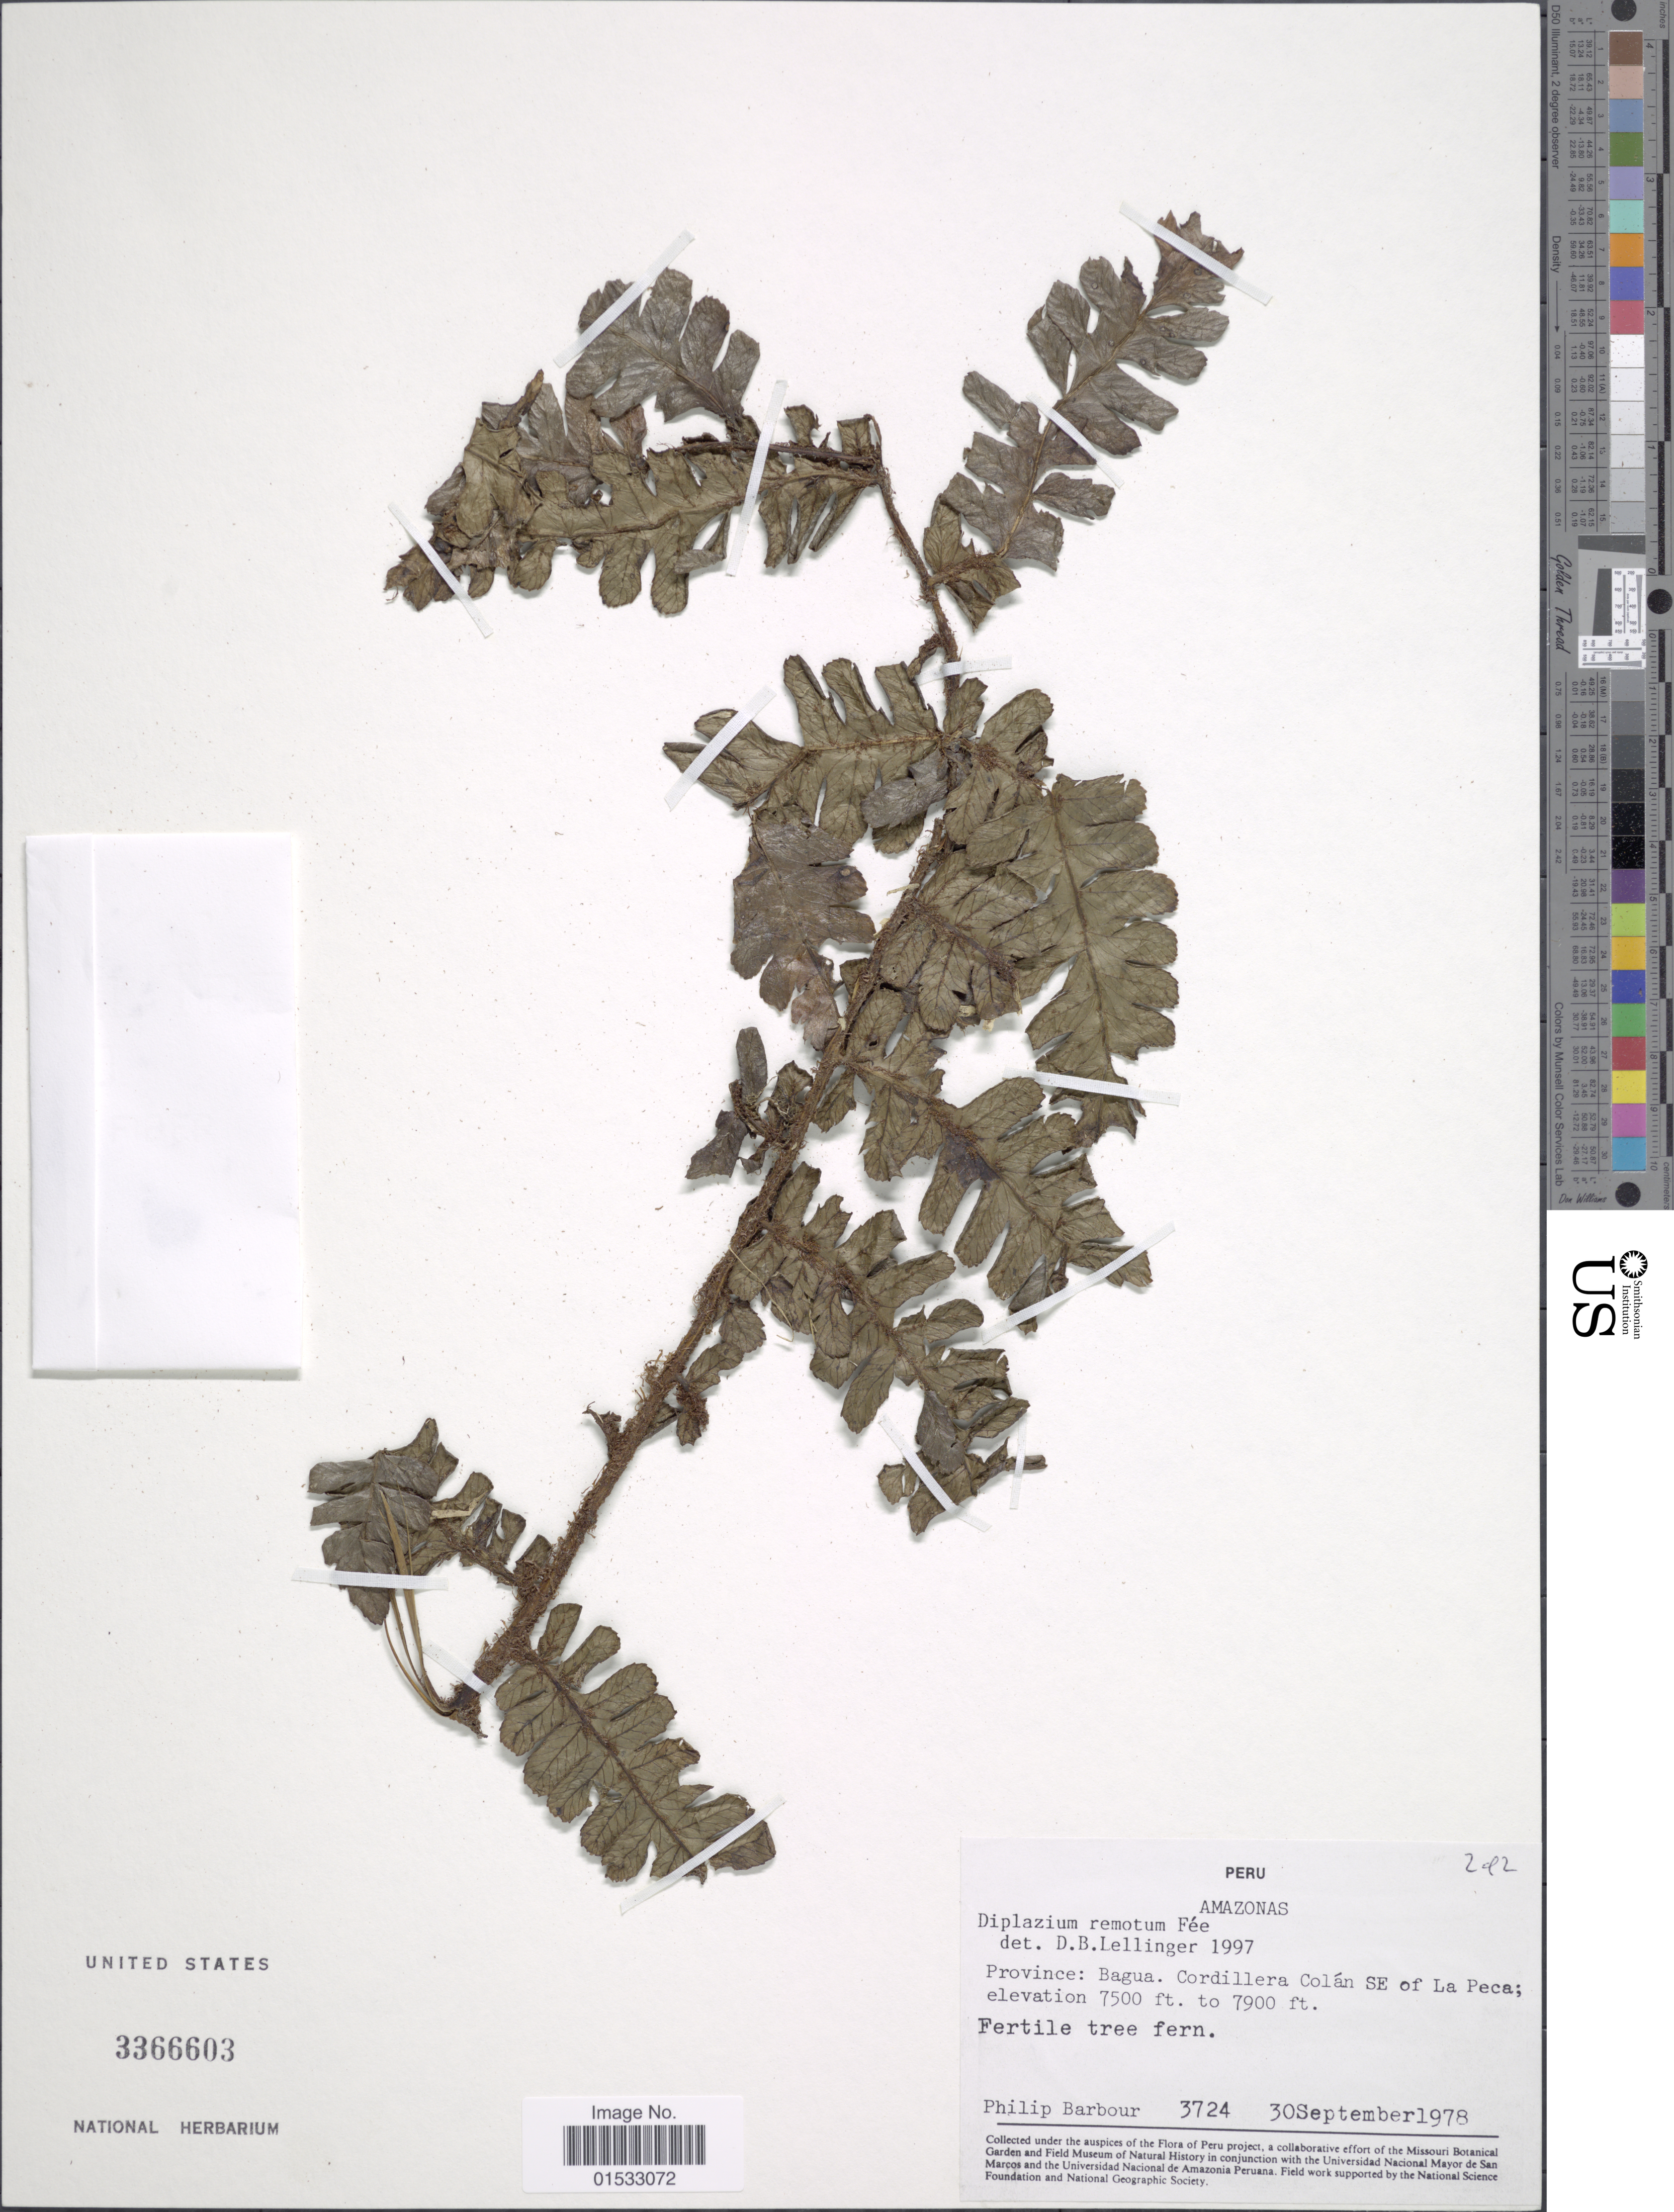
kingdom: Plantae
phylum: Tracheophyta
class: Polypodiopsida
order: Polypodiales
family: Athyriaceae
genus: Diplazium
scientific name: Diplazium remotum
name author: Fée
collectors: P. Barbour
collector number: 3724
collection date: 1978-09-30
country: Peru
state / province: Amazonas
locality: Vagua. Cordillera Colán SE of La Peca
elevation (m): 2286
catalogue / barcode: US 3366603